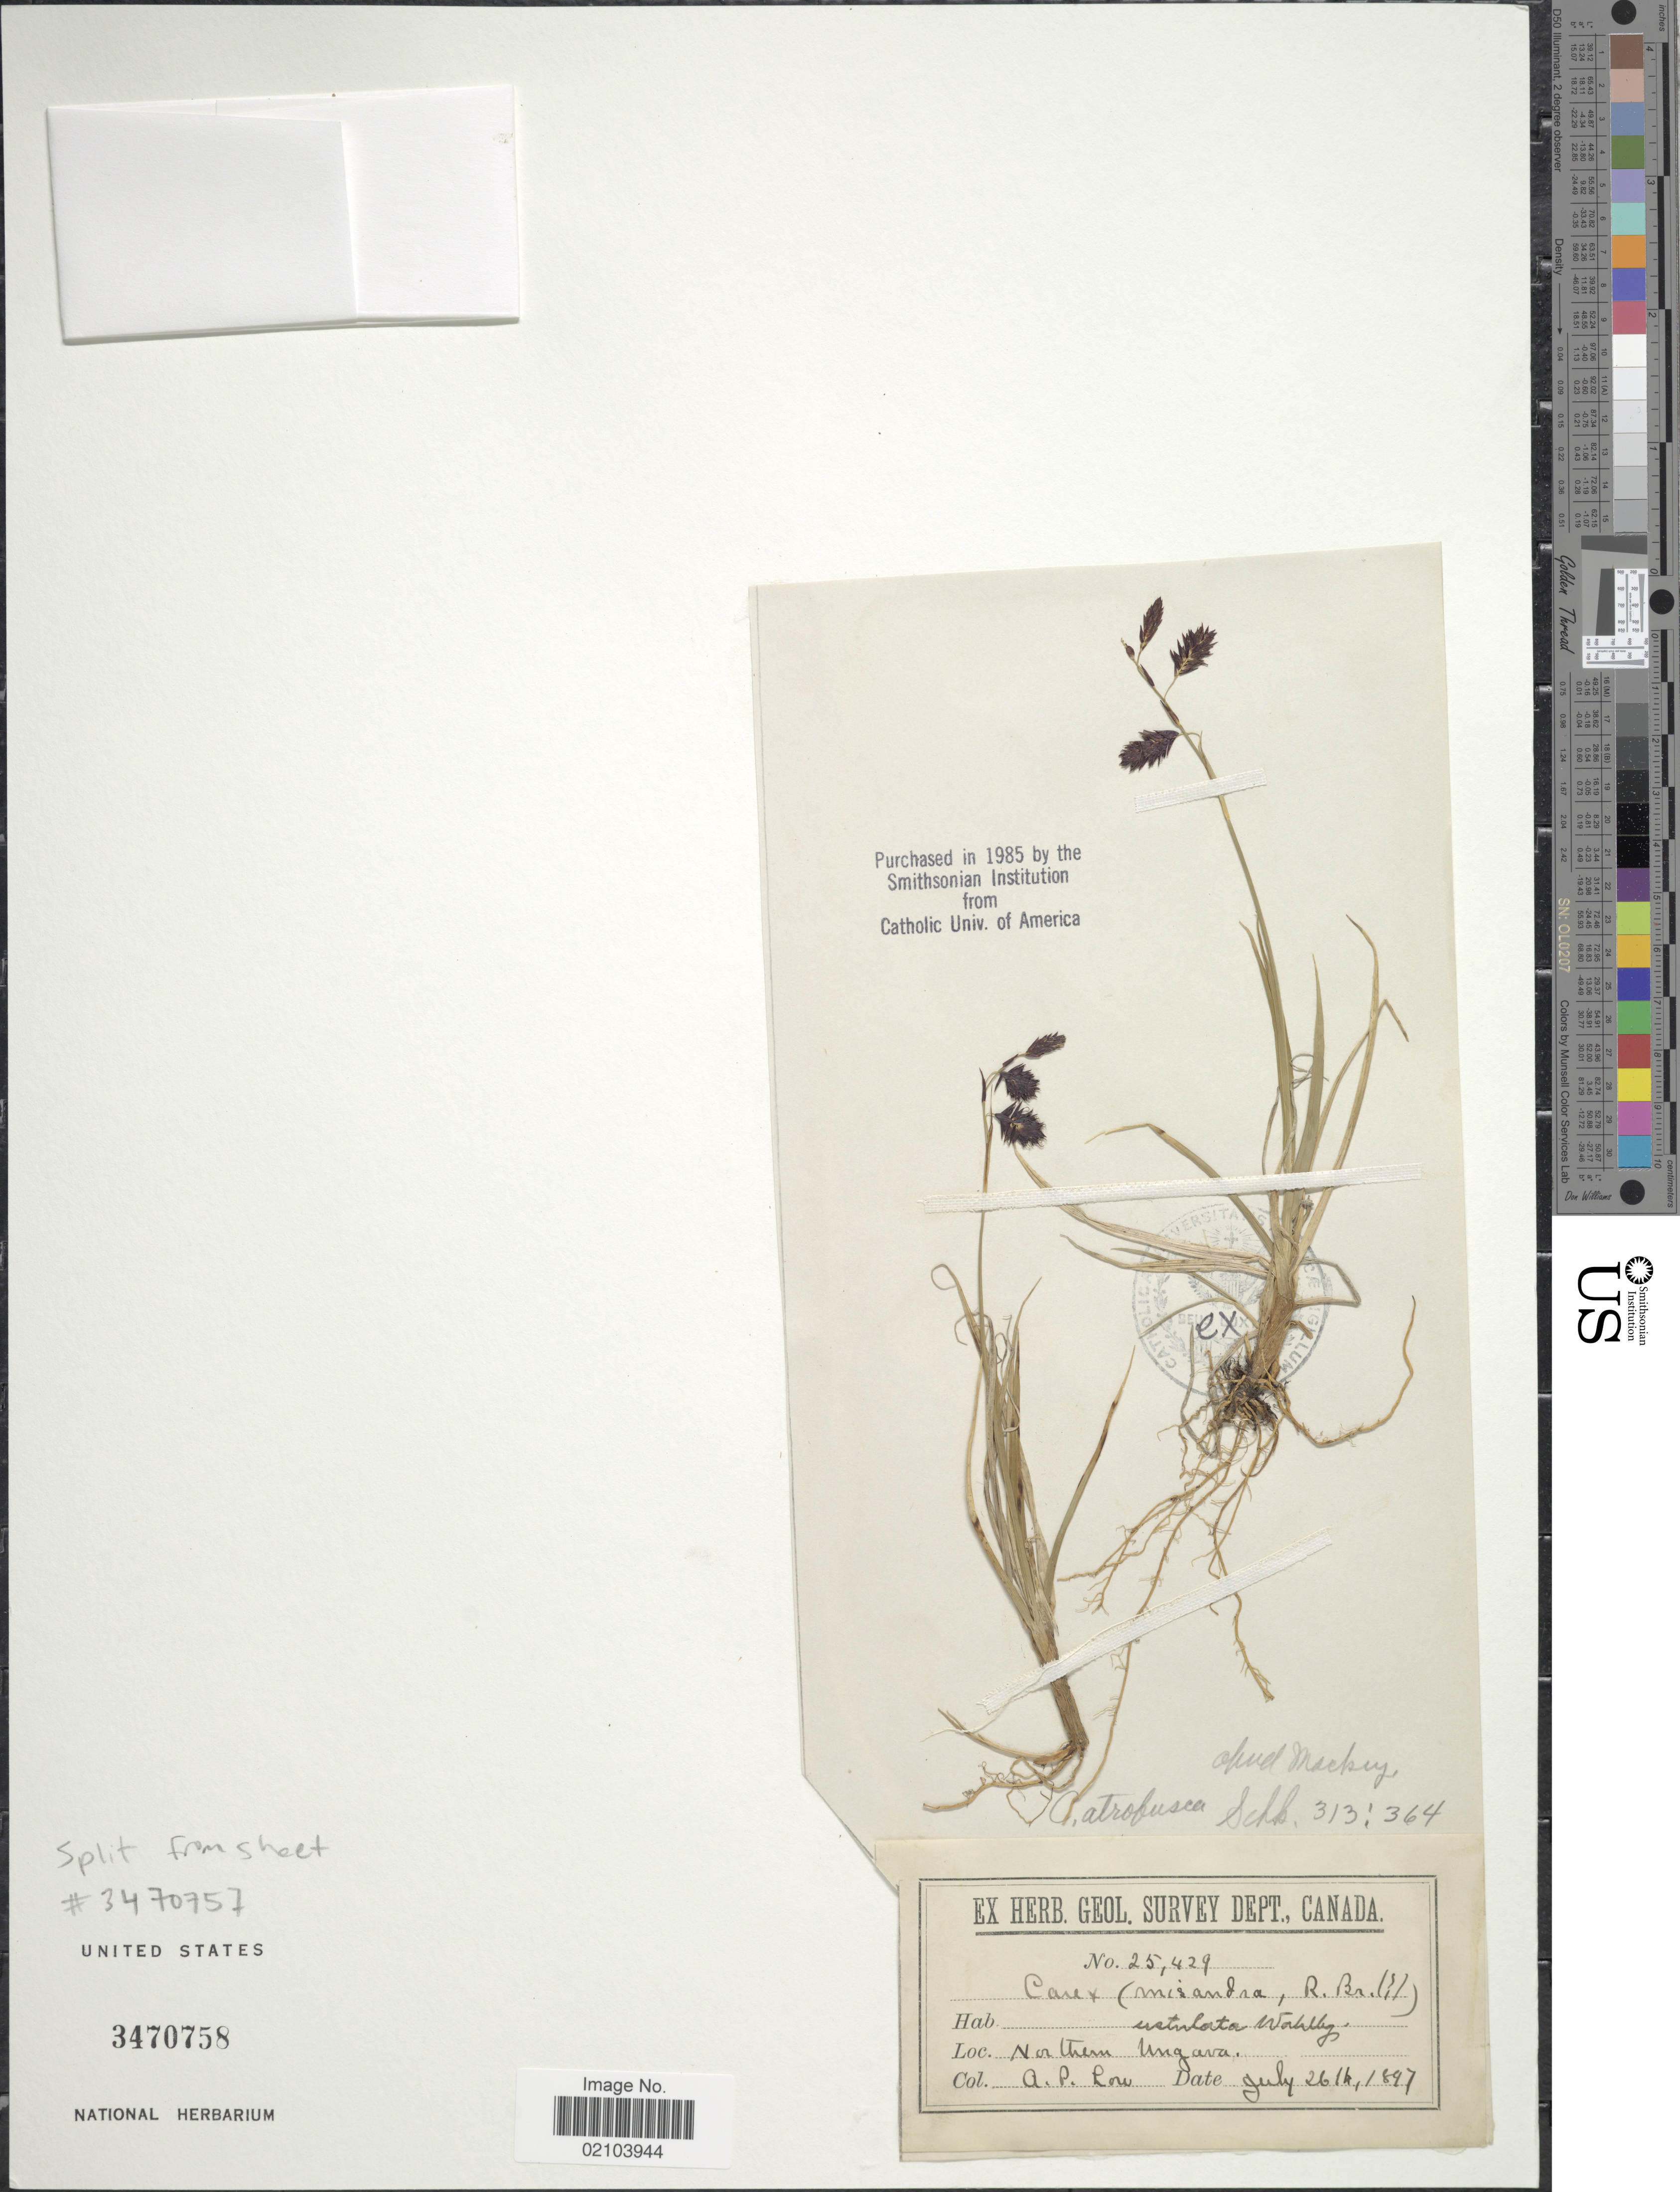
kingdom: Plantae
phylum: Tracheophyta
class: Liliopsida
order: Poales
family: Cyperaceae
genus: Carex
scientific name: Carex atrofusca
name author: Schkuhr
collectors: A. Low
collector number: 25429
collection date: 1897-07-26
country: Canada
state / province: Quebec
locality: Northern Ungava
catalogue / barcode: US 3470758